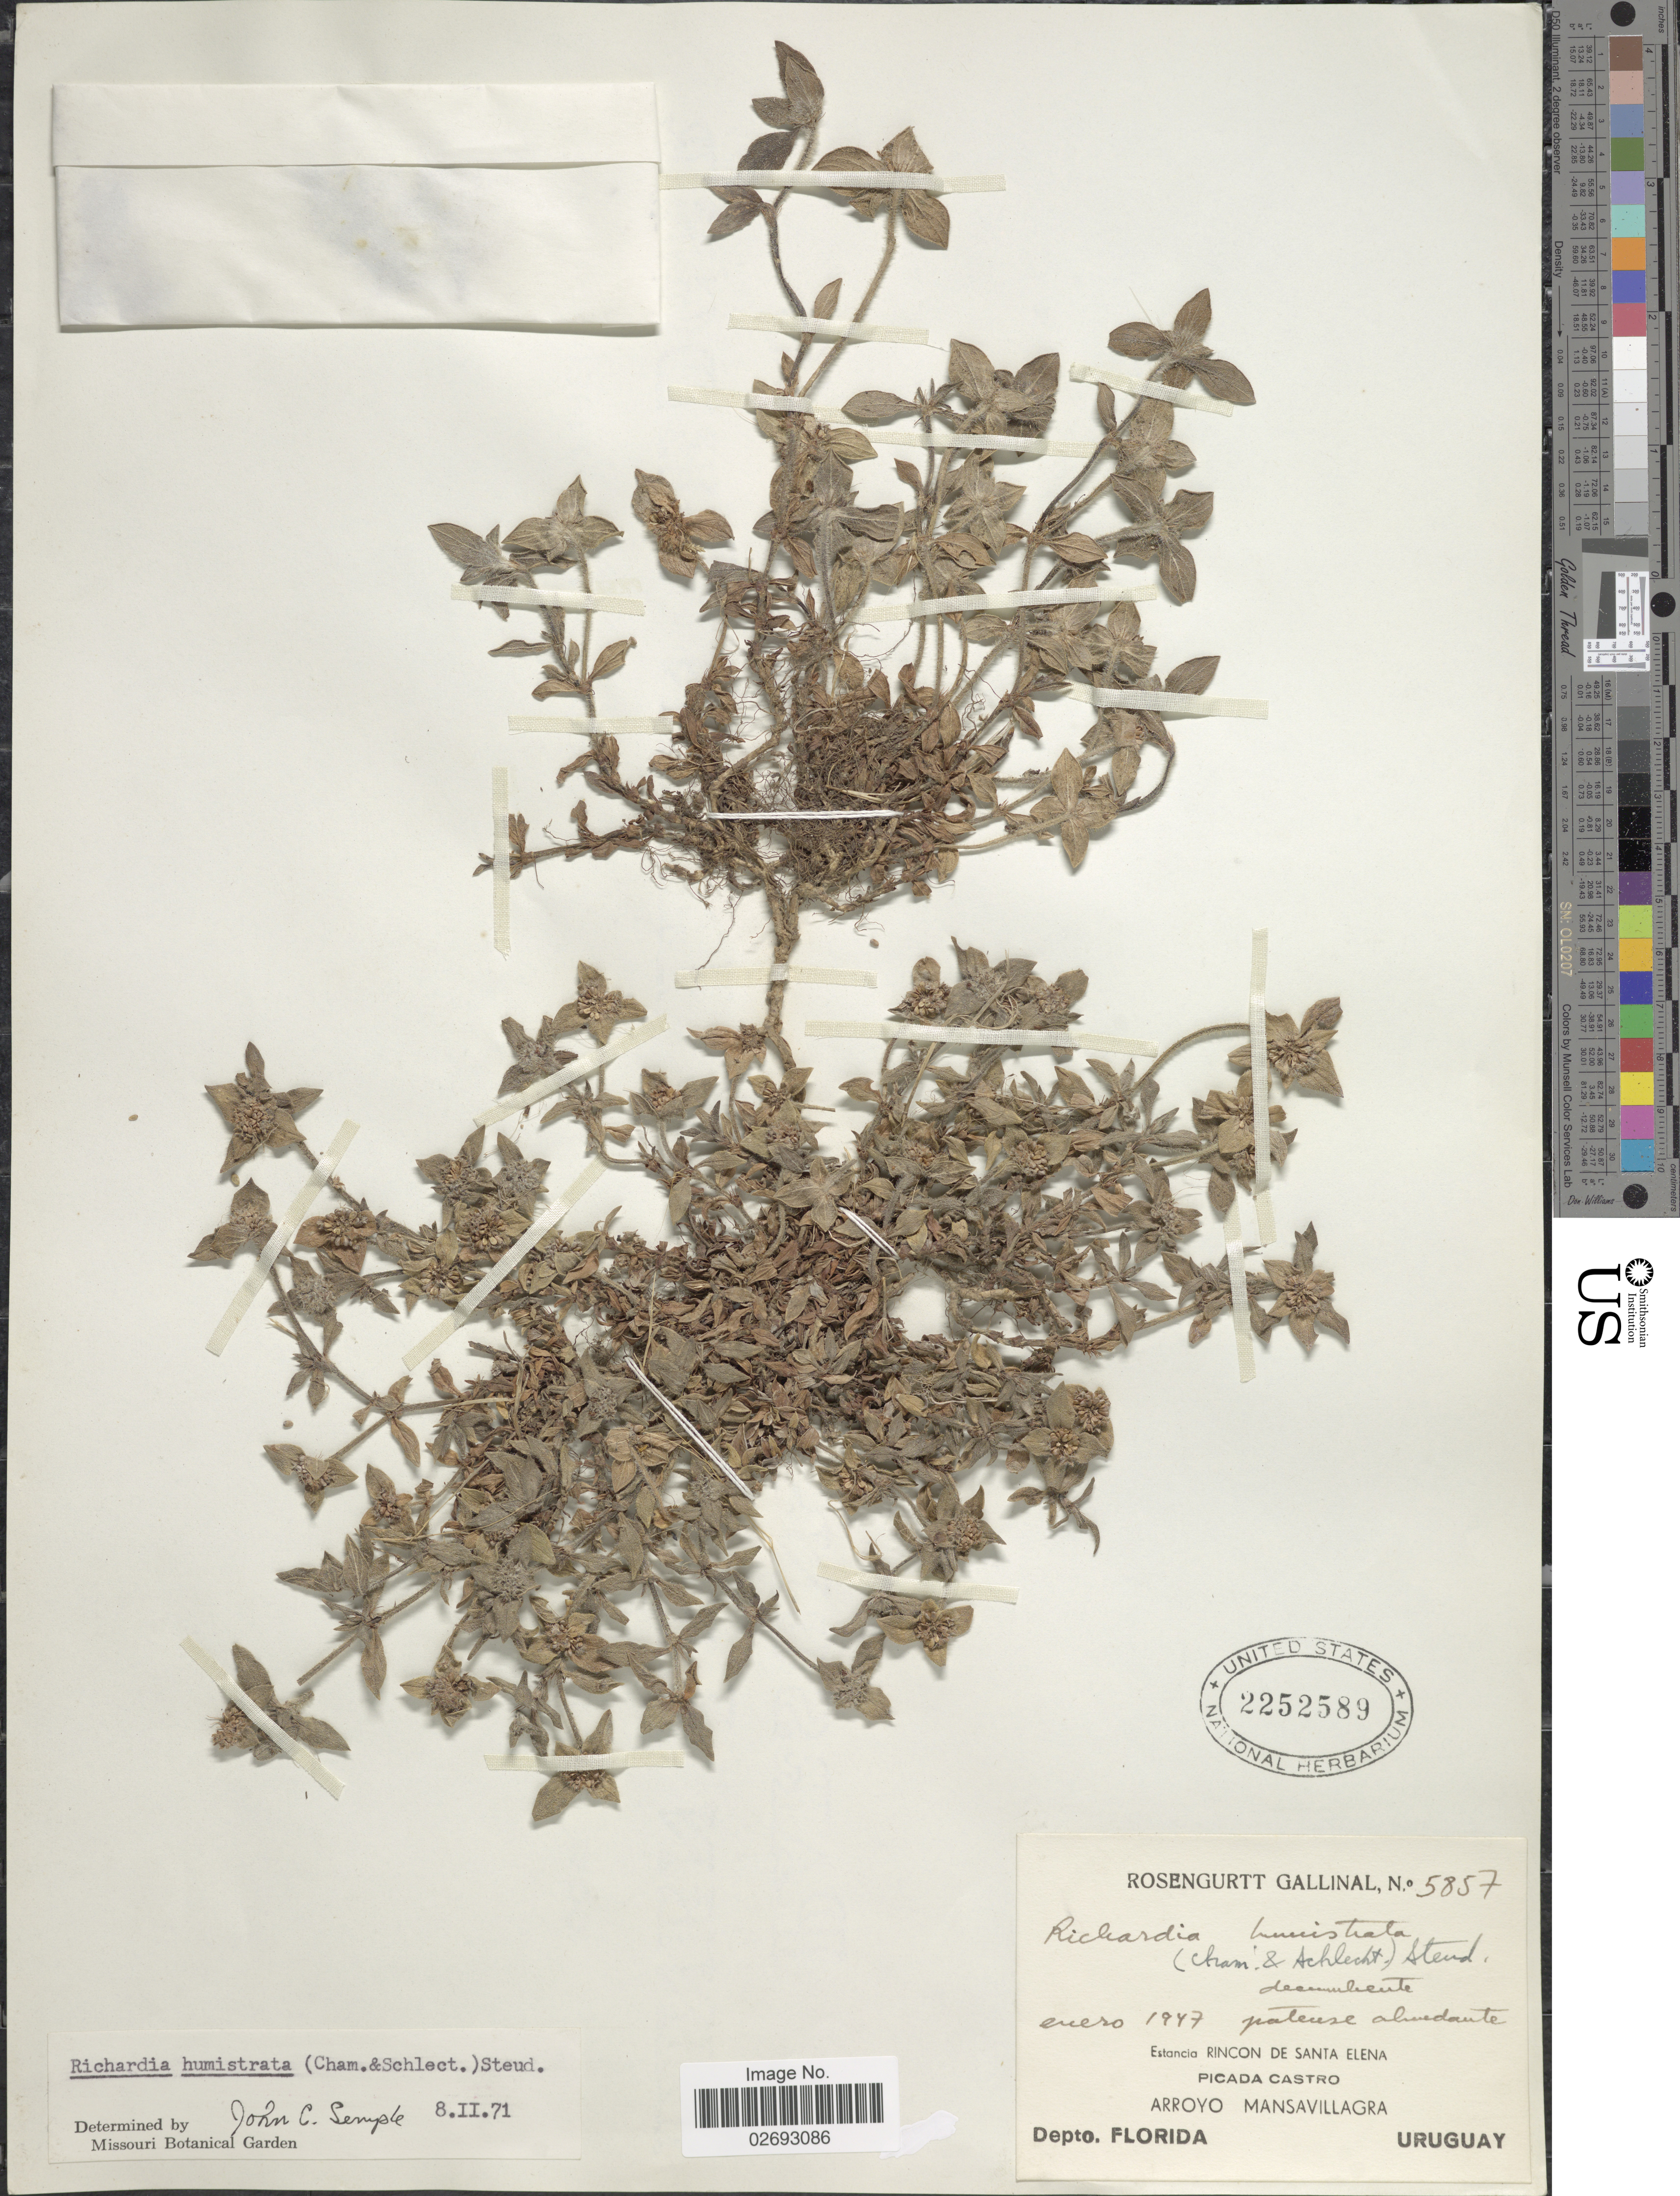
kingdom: Plantae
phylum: Tracheophyta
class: Magnoliopsida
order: Gentianales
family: Rubiaceae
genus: Richardia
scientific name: Richardia humistrata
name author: (Cham. & Schltdl.) Steud.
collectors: Rosengurtt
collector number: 5857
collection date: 1947-01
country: Uruguay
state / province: Florida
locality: Estancia Rincon de Santa Elena. Picada Castro. Arroyo Mansavillagra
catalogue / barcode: US 2252589